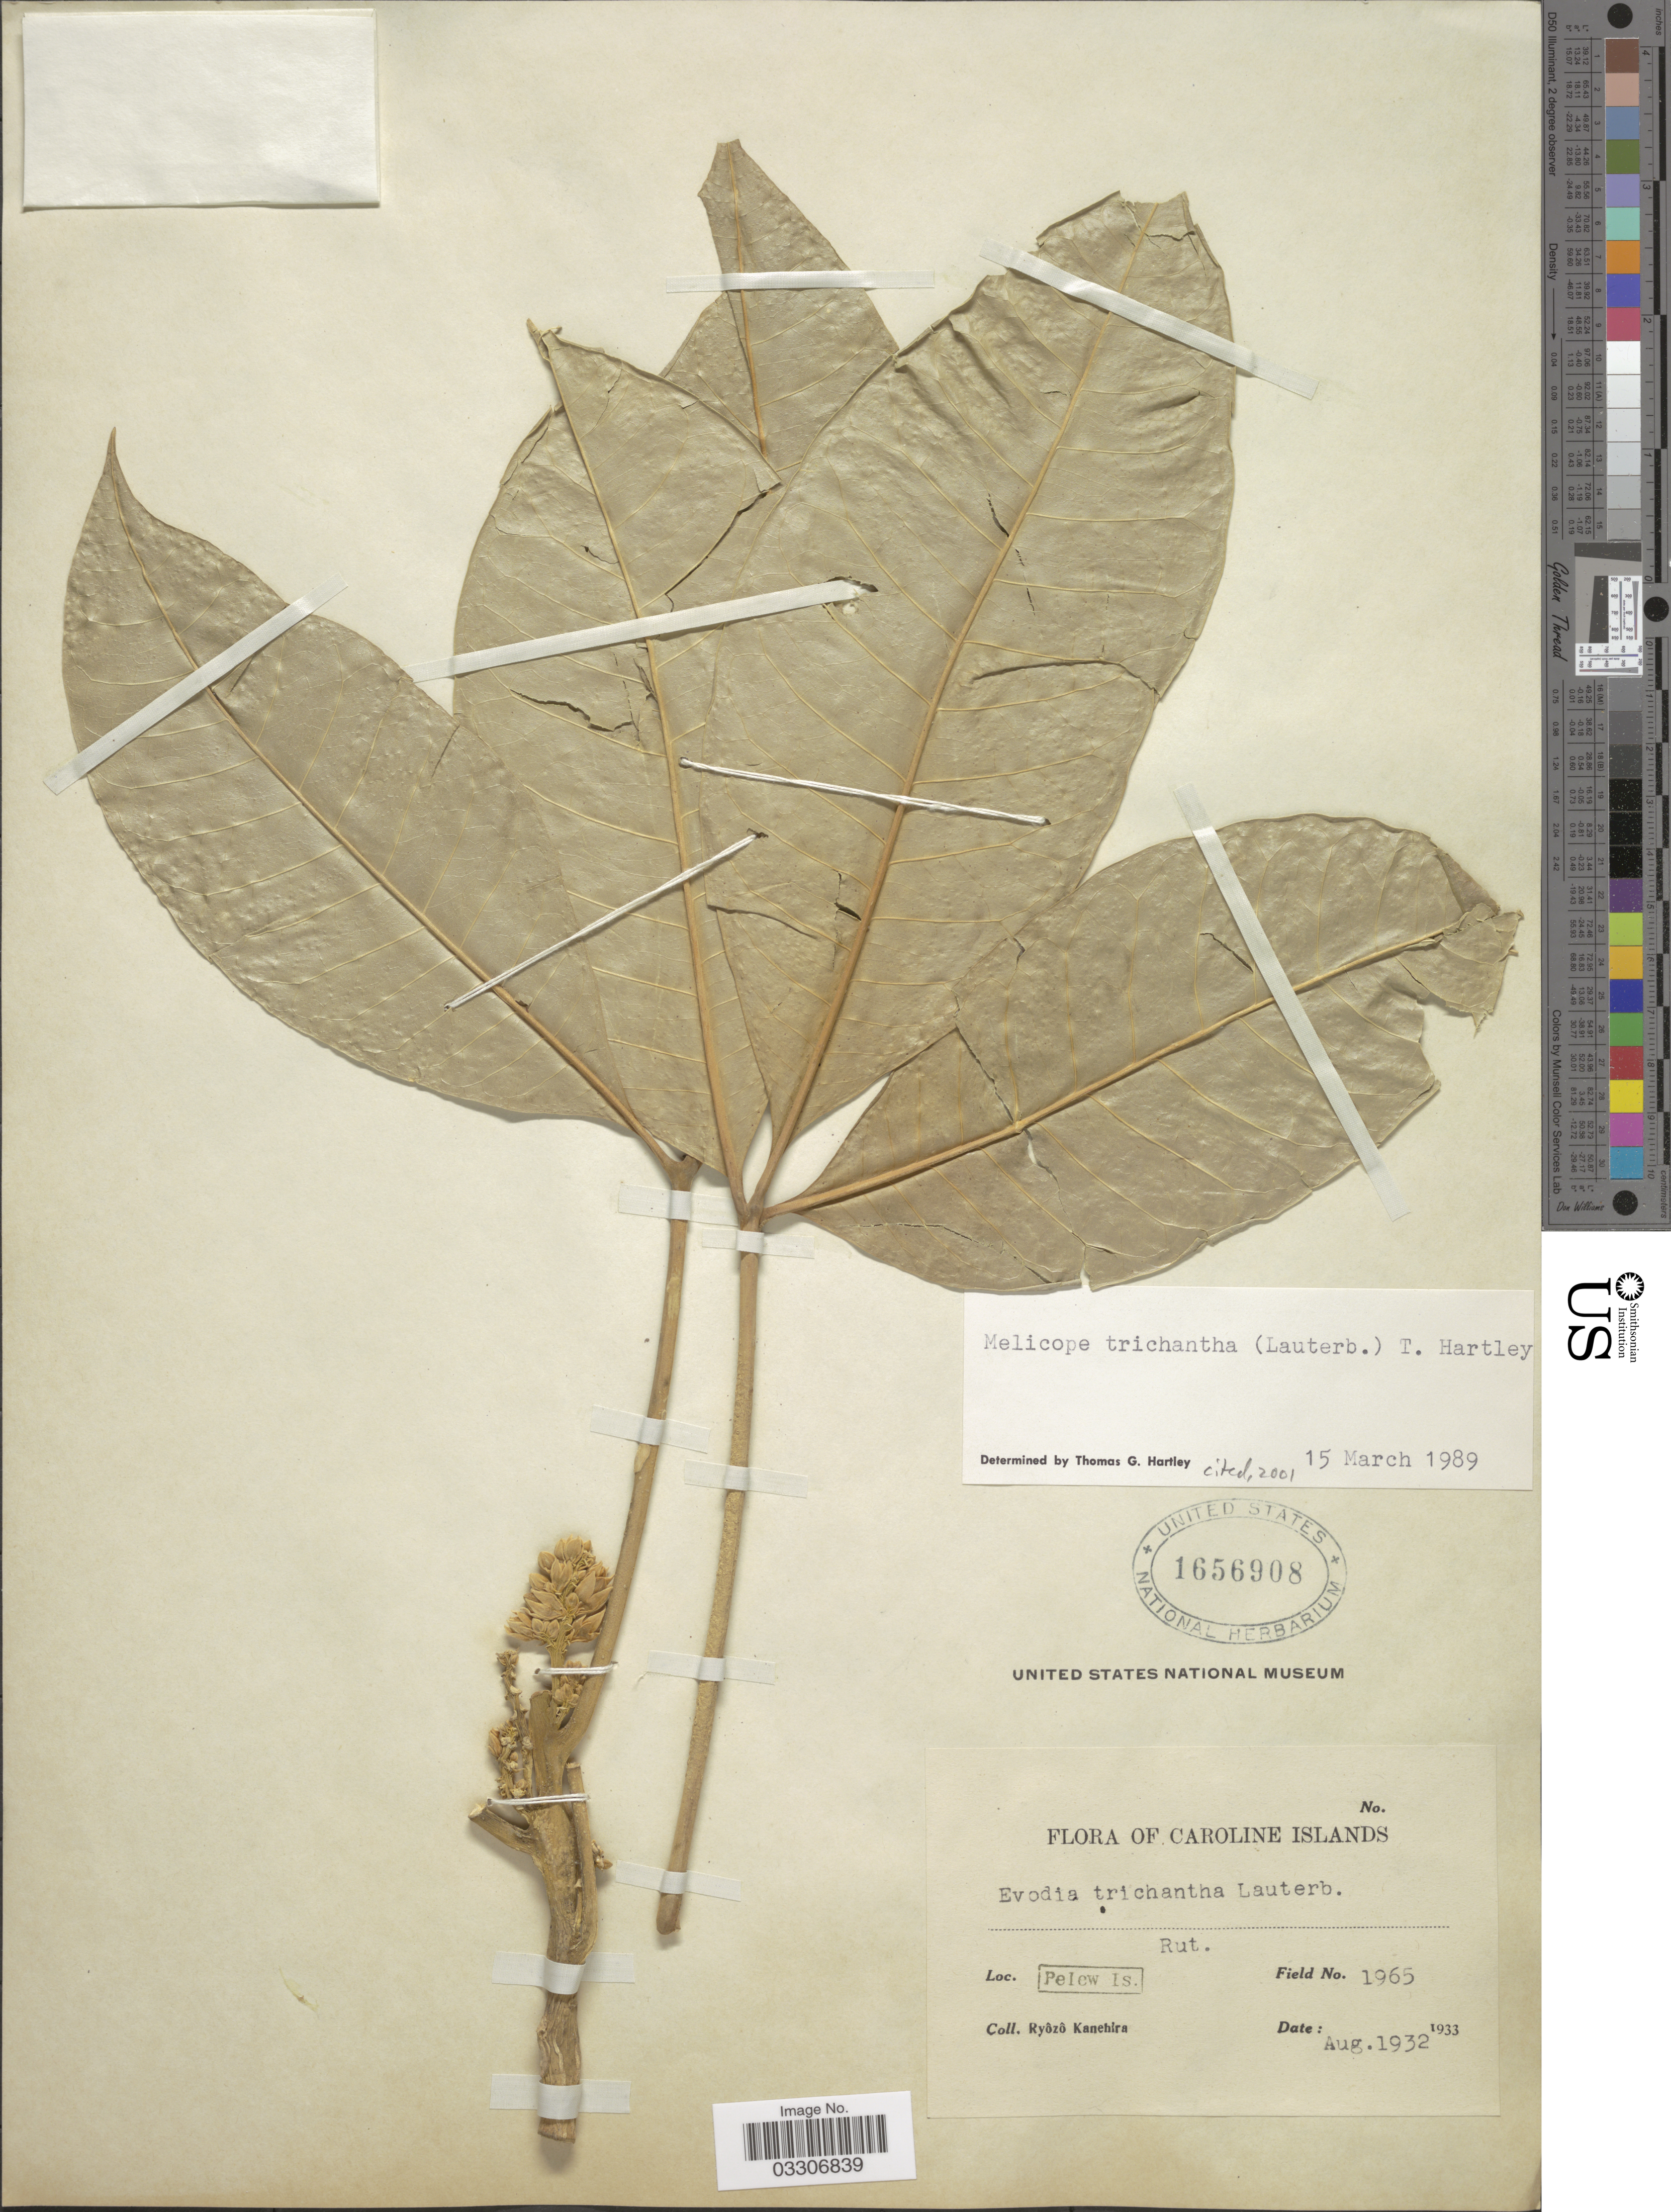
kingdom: Plantae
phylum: Tracheophyta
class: Magnoliopsida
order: Sapindales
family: Rutaceae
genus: Melicope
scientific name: Melicope trichantha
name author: (Lauterb.) T.G. Hartley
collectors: R. Kanehira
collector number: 1965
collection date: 1932-08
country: Palau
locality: Caroline Islands. Pelew Is.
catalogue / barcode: US 1656908